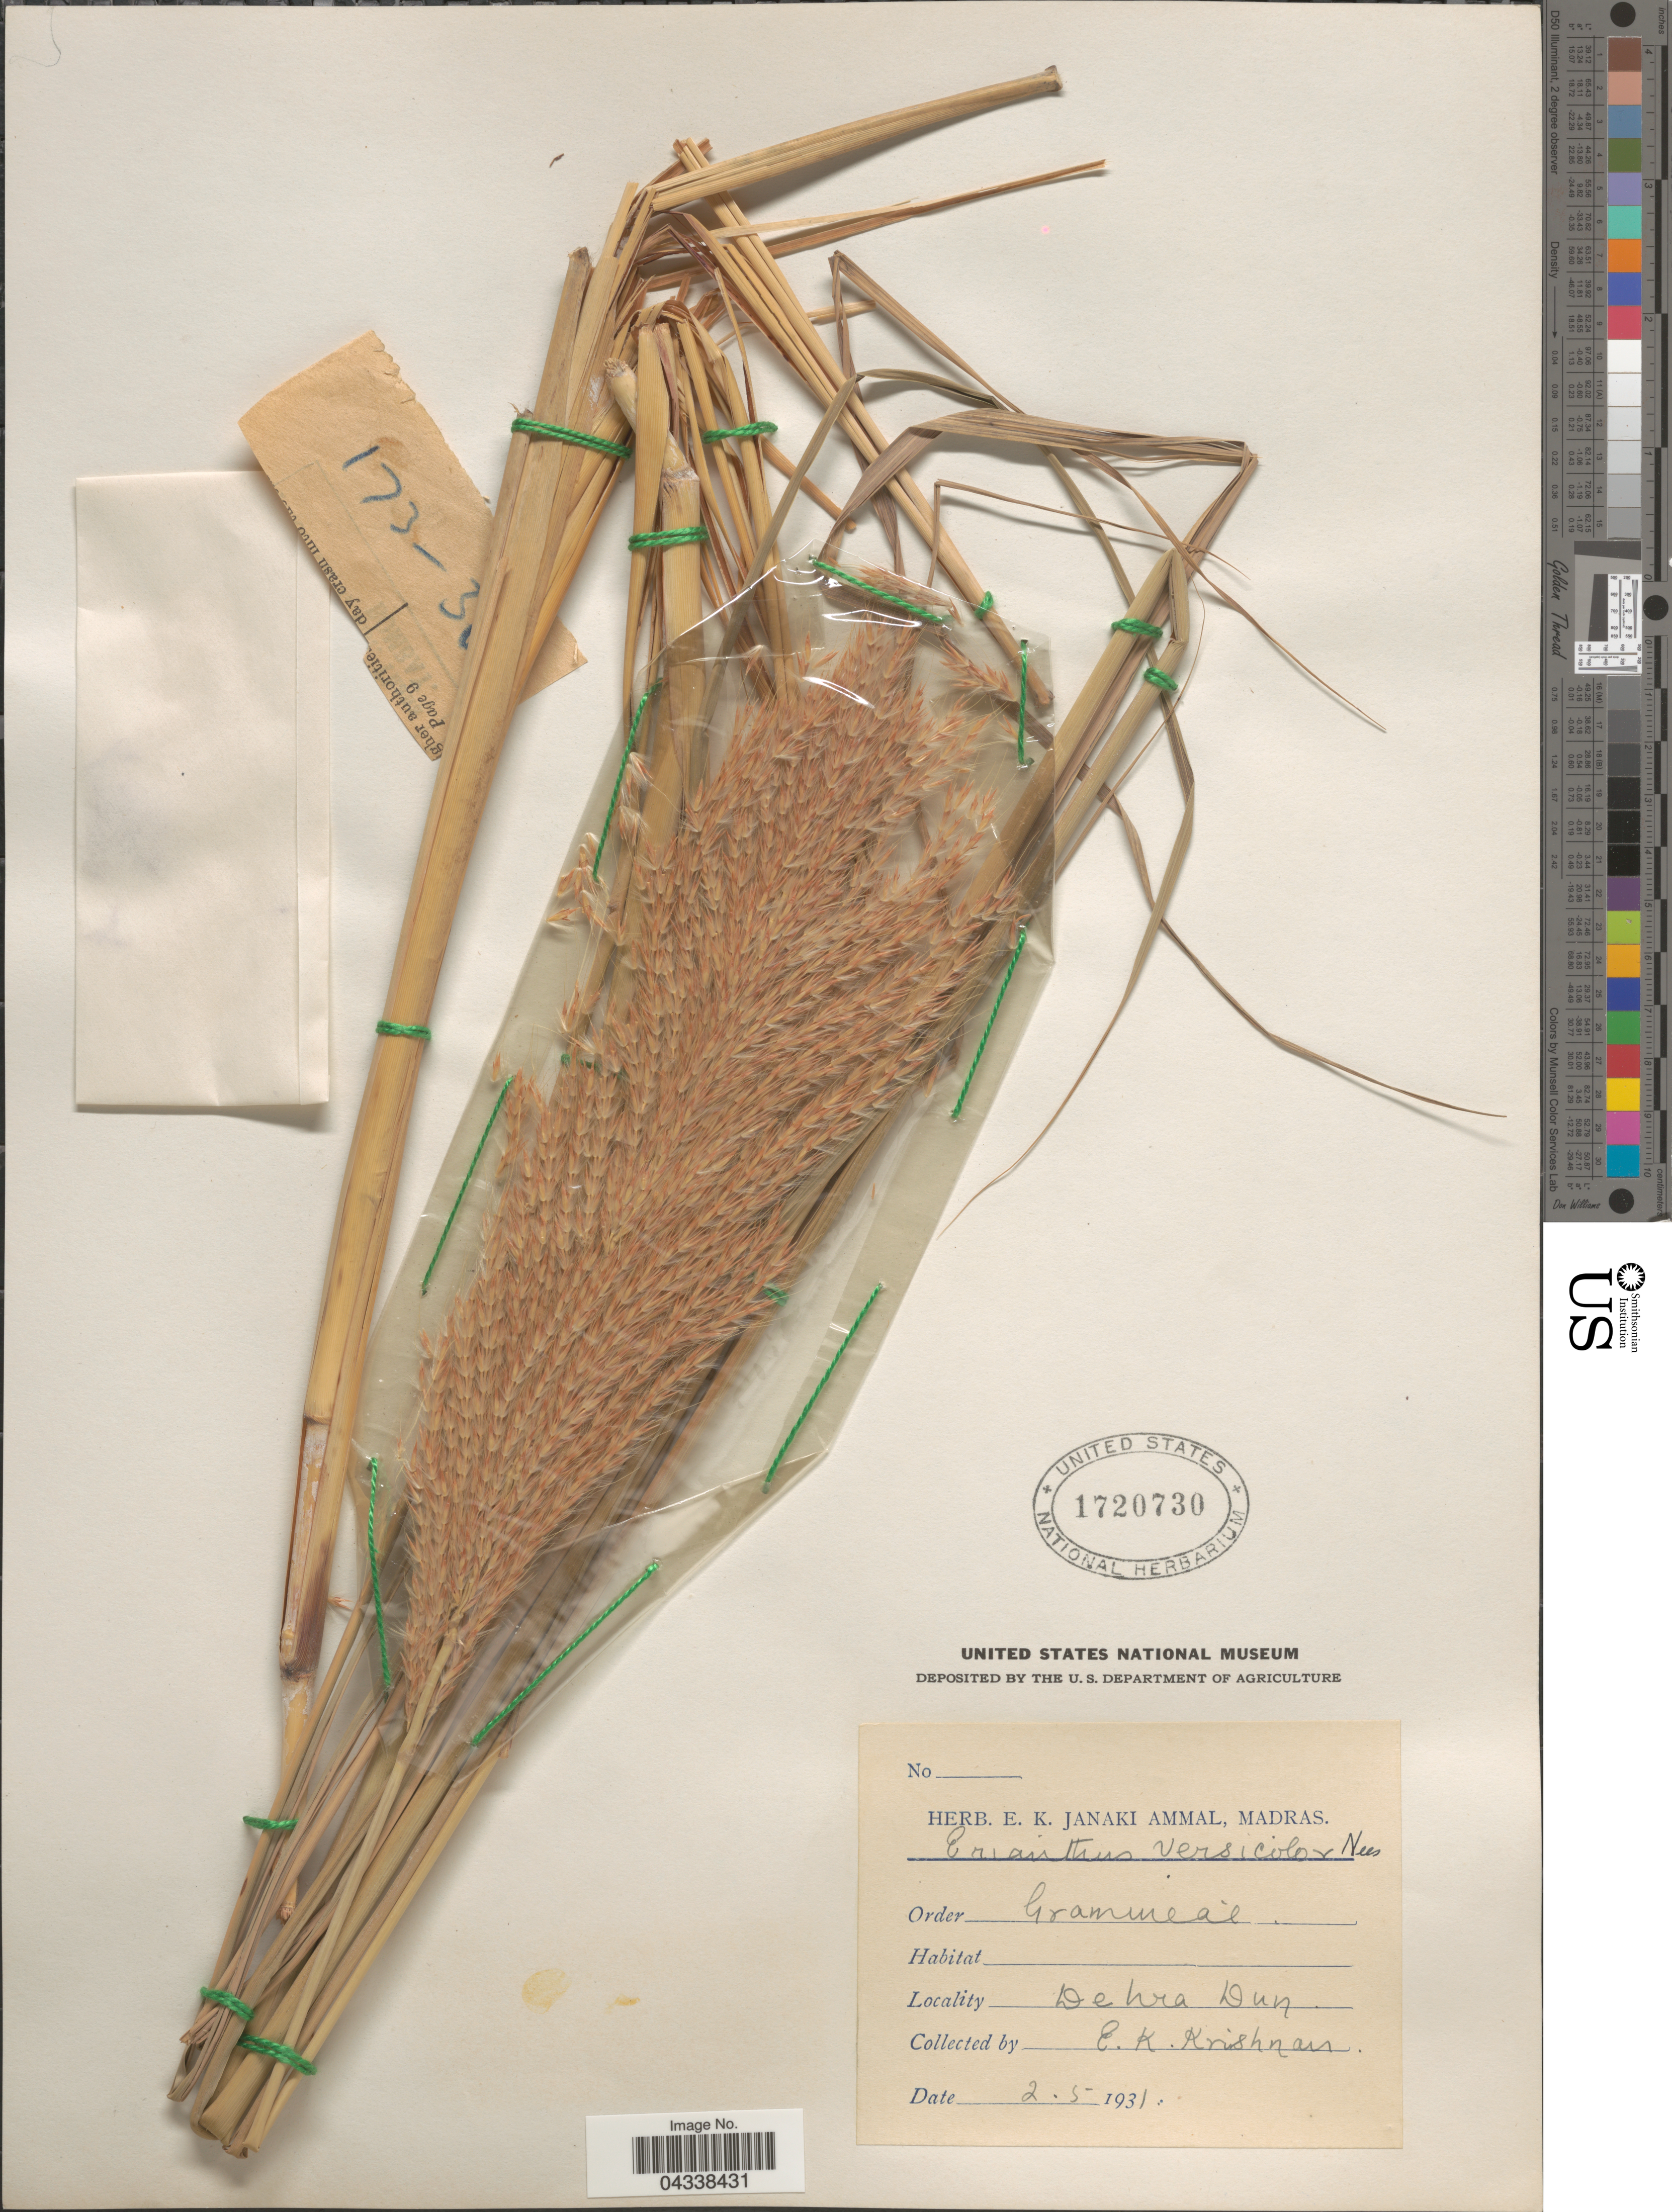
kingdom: Plantae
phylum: Tracheophyta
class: Liliopsida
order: Poales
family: Poaceae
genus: Saccharum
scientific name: Saccharum rufipilum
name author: Steud.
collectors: E. Krishnan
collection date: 1931-05-02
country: India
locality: Dehra Dun.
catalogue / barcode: US 1720730